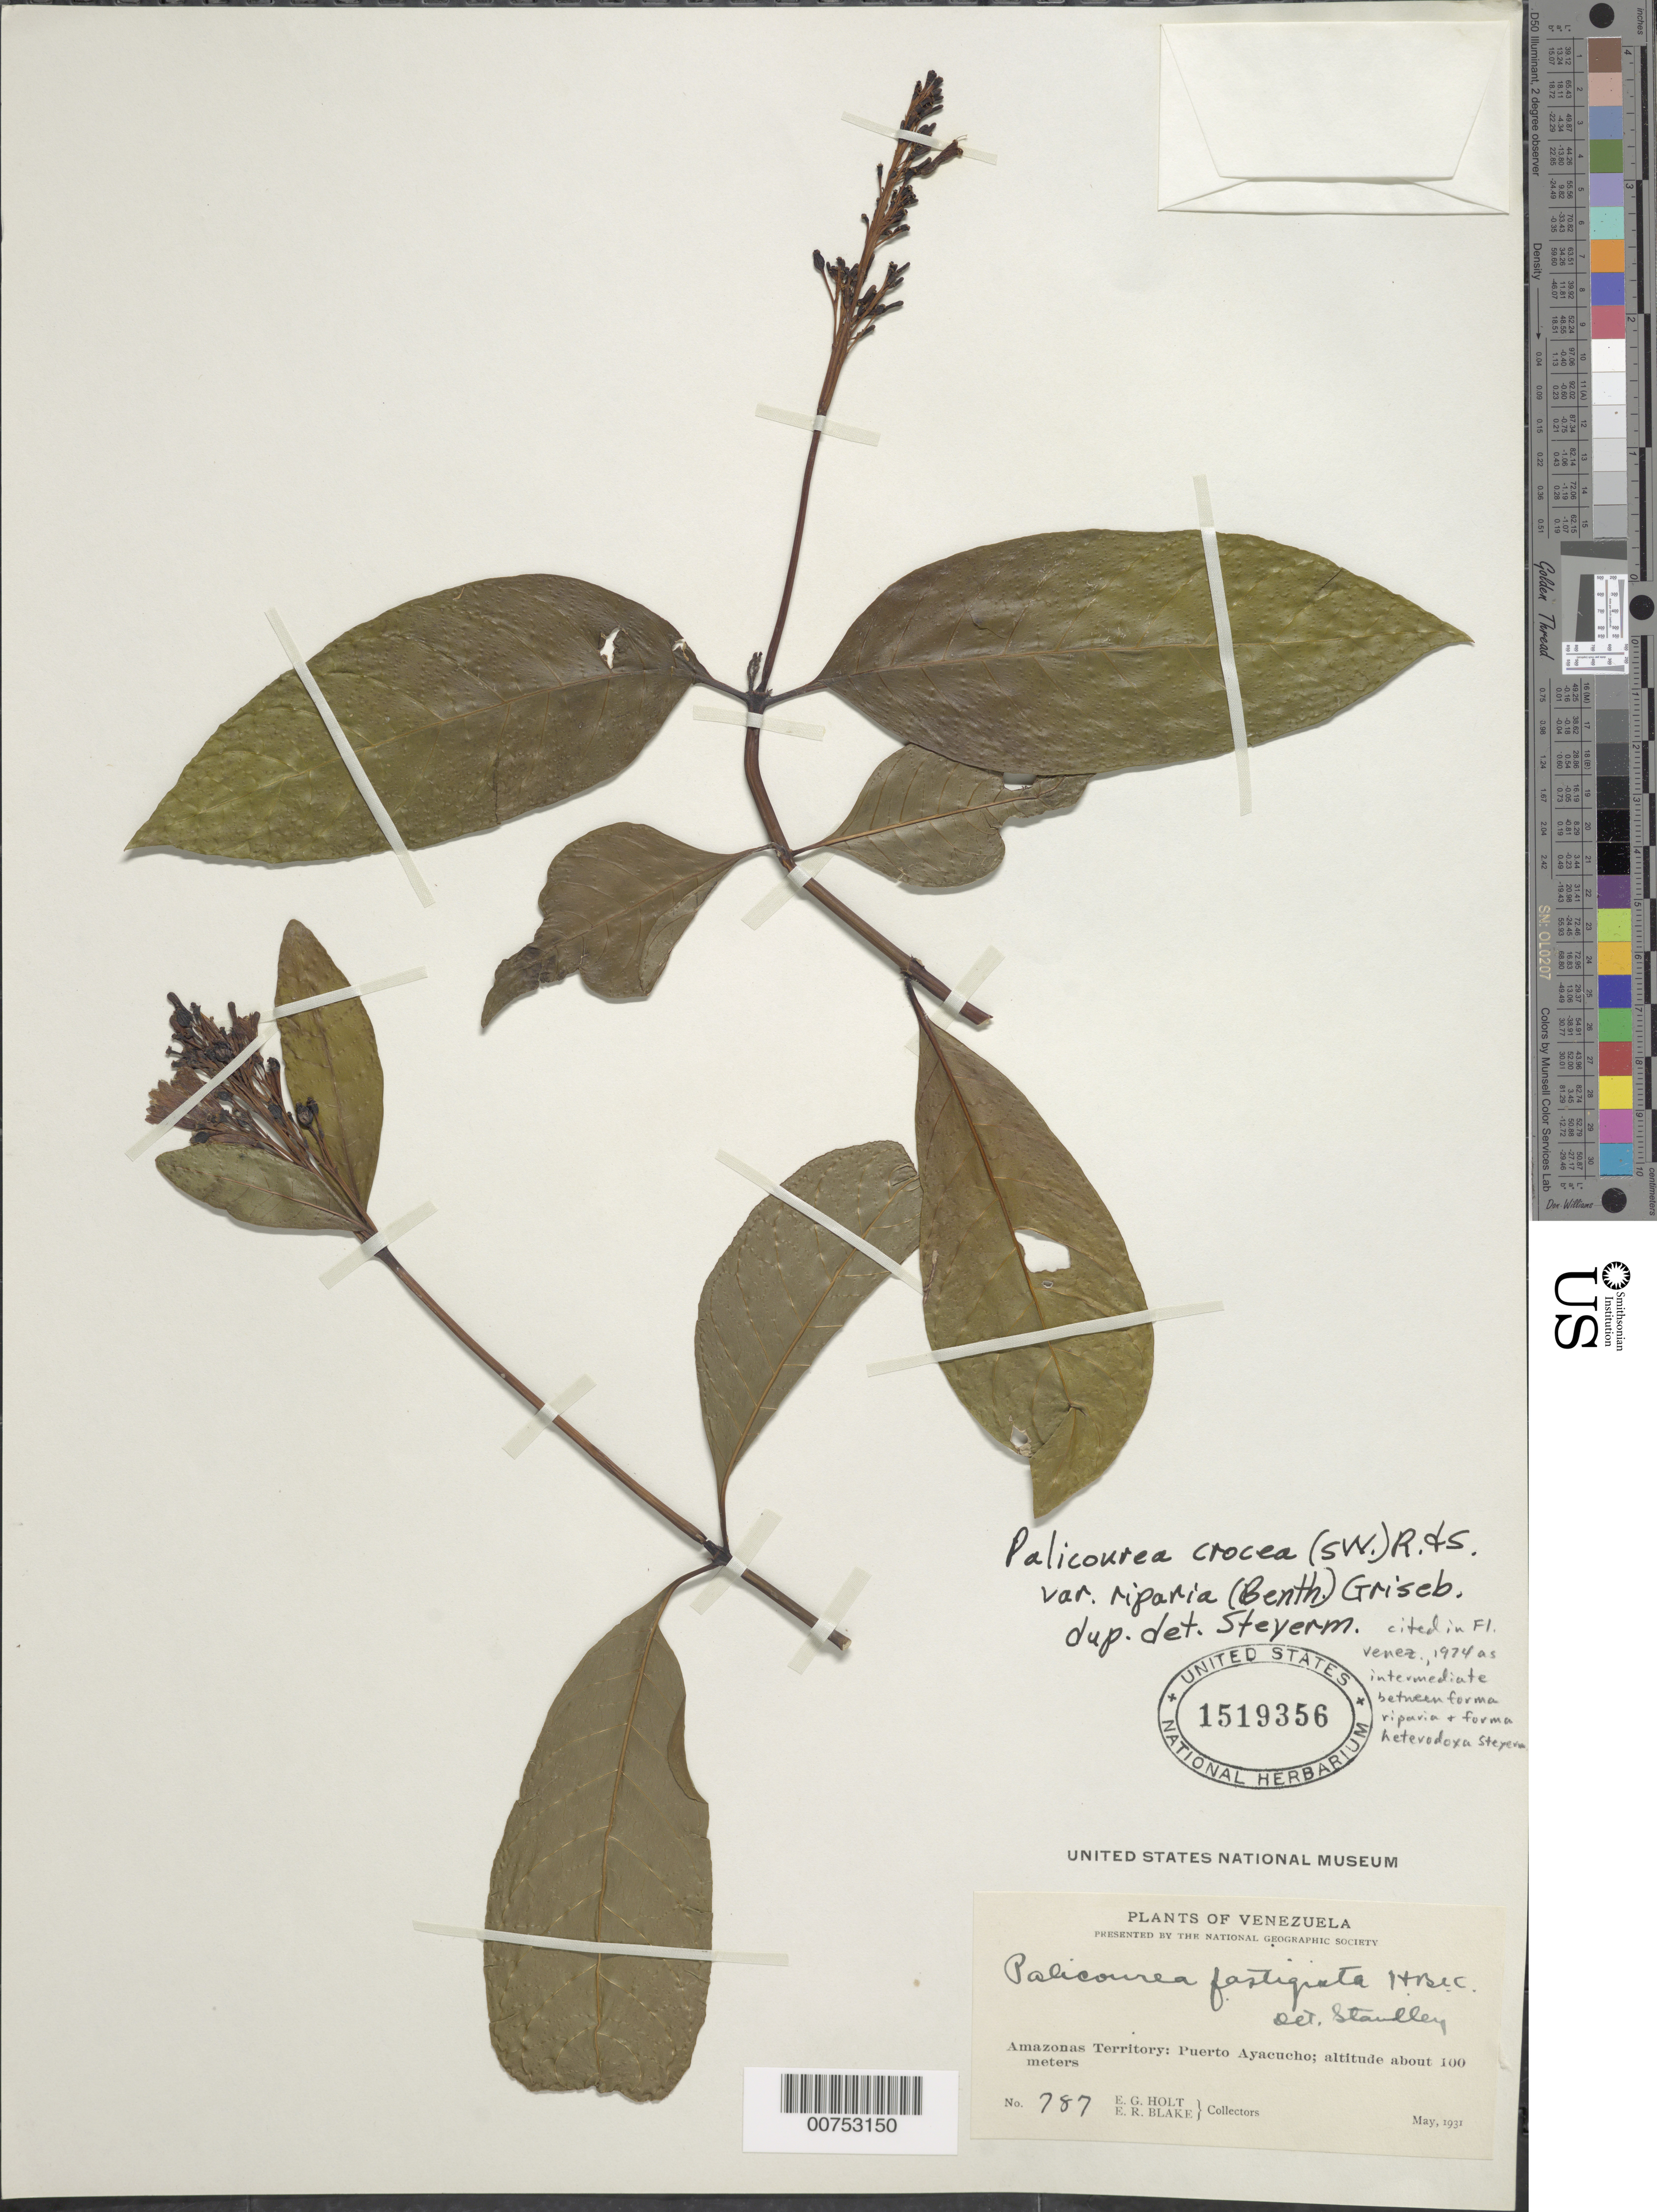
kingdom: Plantae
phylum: Tracheophyta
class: Magnoliopsida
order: Gentianales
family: Rubiaceae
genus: Palicourea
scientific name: Palicourea crocea var. riparia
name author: (Benth.) Griseb.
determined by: Steyermark, Julian A., (VEN)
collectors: E. Holt & E. R. Blake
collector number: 787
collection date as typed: May-31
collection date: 1931-05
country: Venezuela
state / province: Amazonas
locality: Puerto Ayacucho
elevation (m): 100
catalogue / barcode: US 1519356